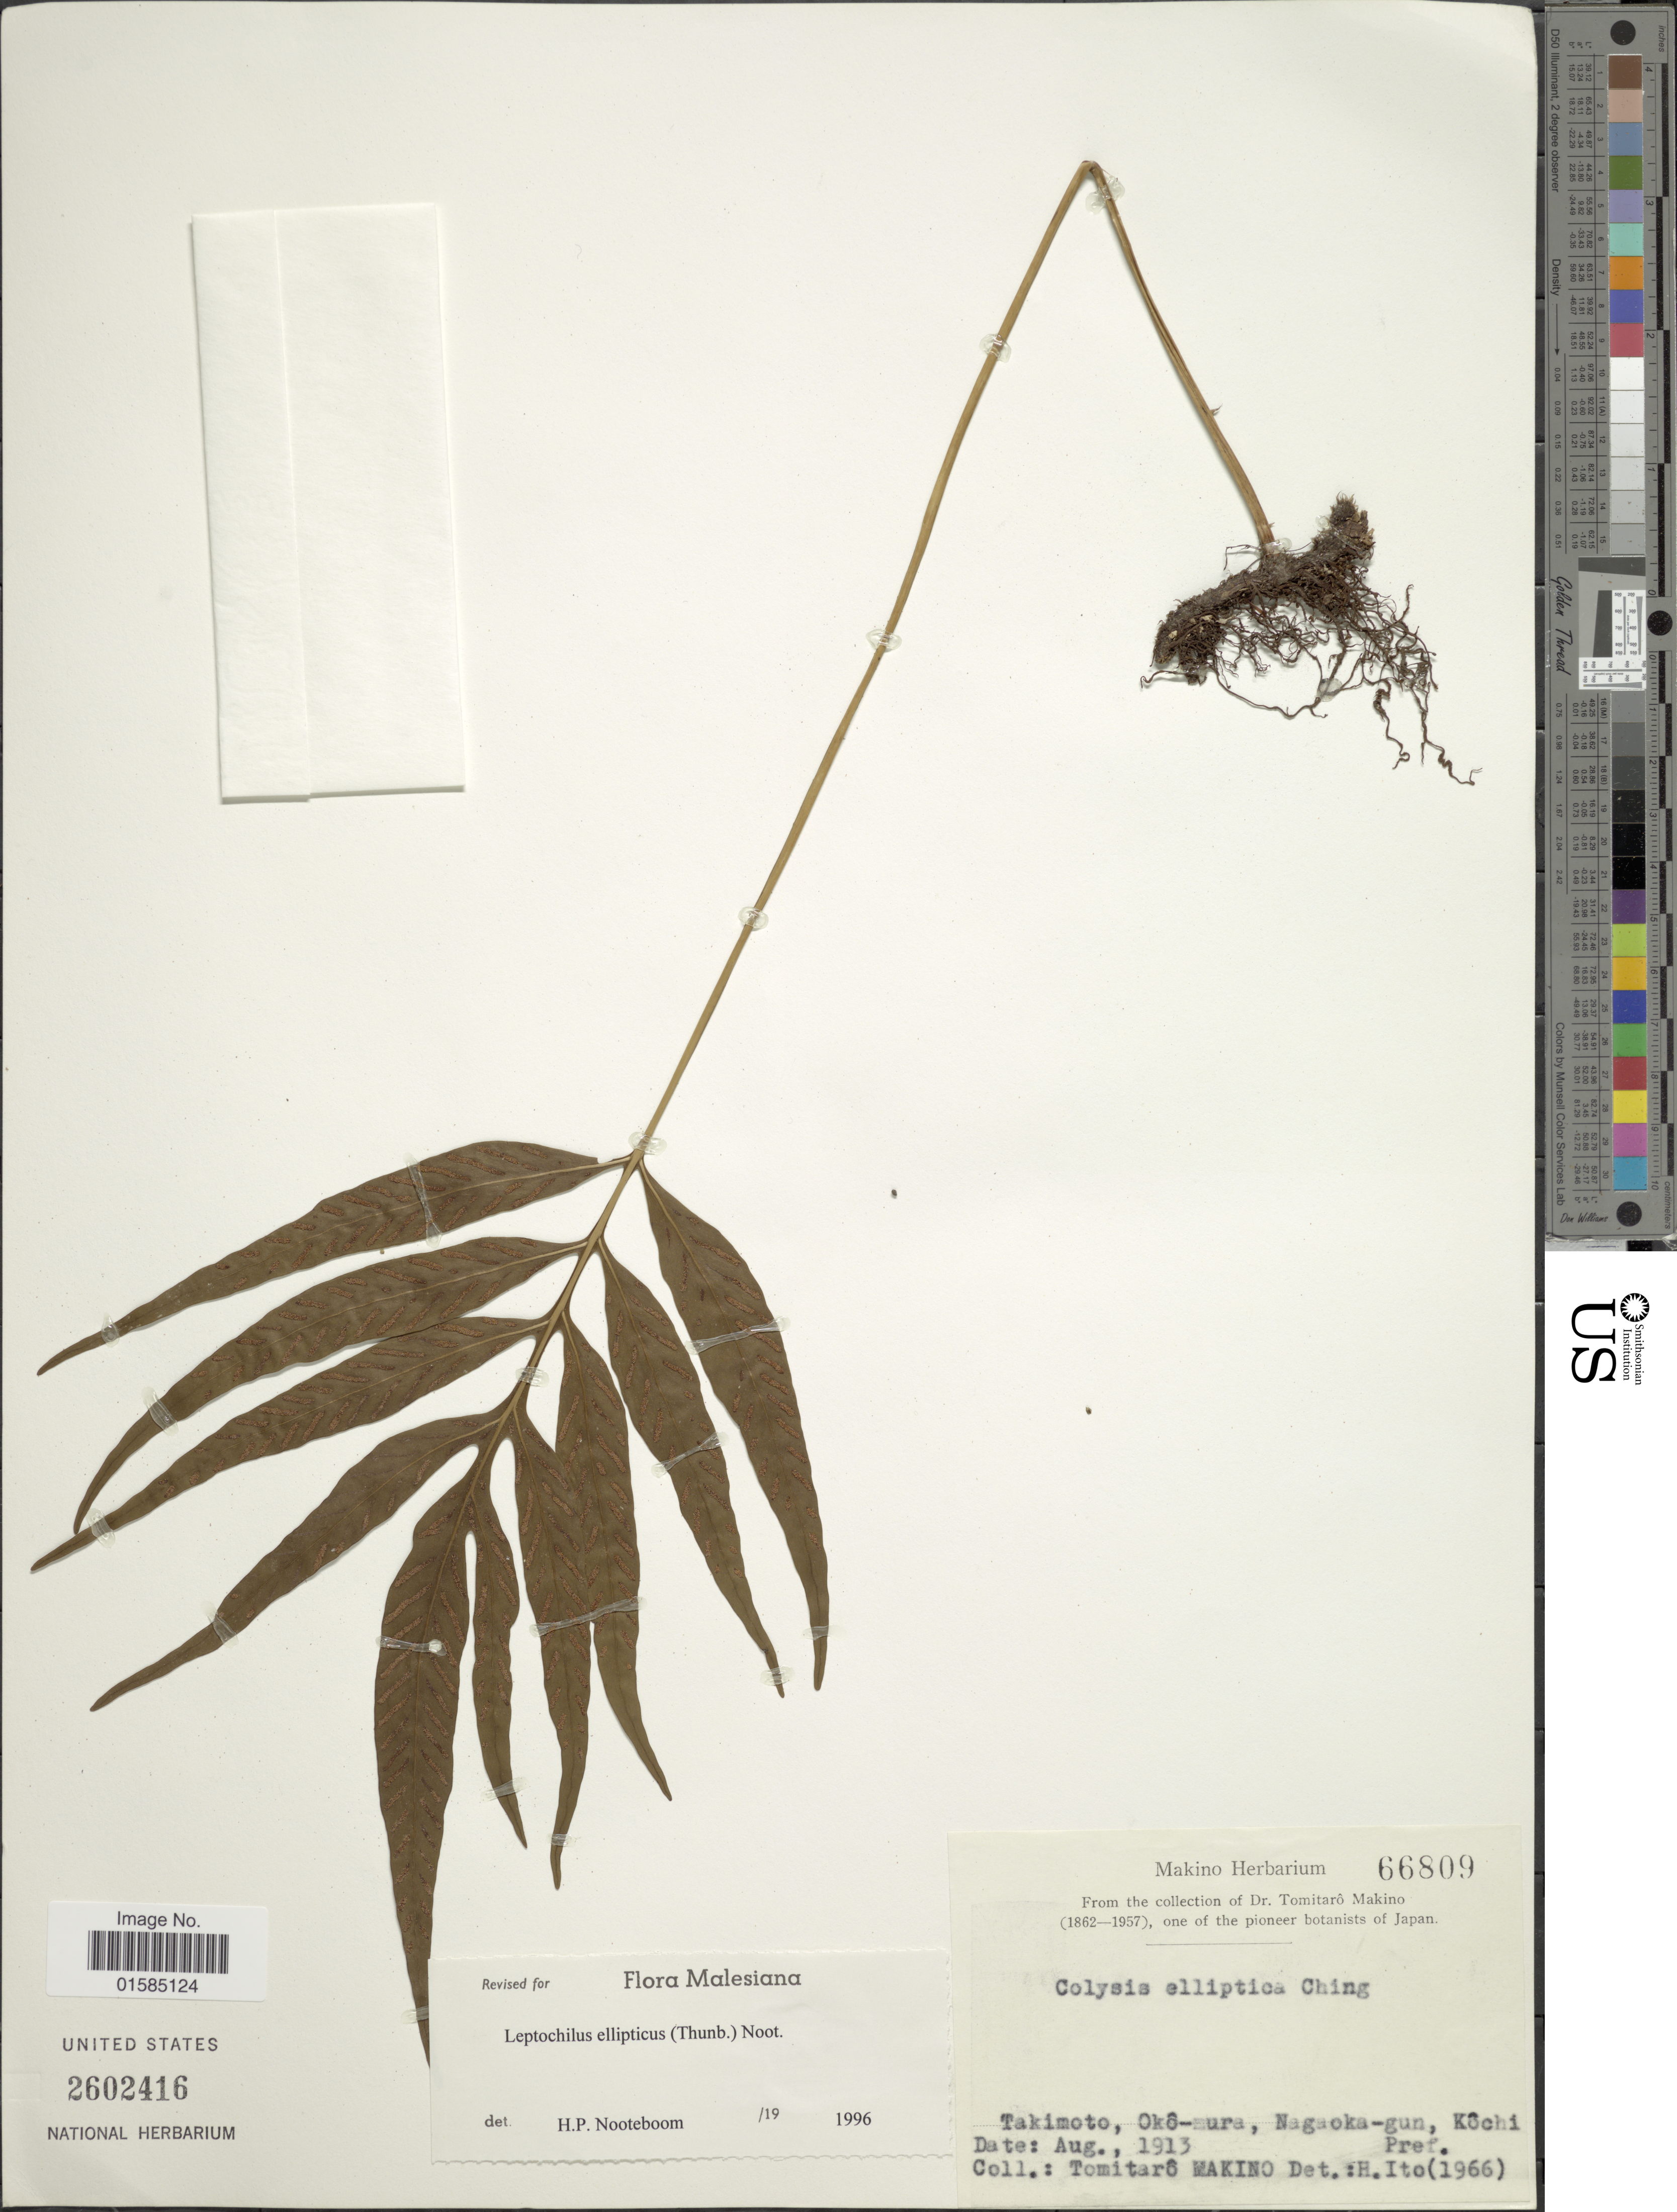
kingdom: Plantae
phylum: Tracheophyta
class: Polypodiopsida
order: Polypodiales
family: Polypodiaceae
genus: Leptochilus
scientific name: Leptochilus ellipticus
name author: (Thunb.) Noot.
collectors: T. Makino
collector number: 66809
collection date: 1913-08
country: Japan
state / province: Koti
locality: Takimoto, Oko-mura, Nagaoka-gun, Kochi. Pref.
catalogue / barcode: US 2602416